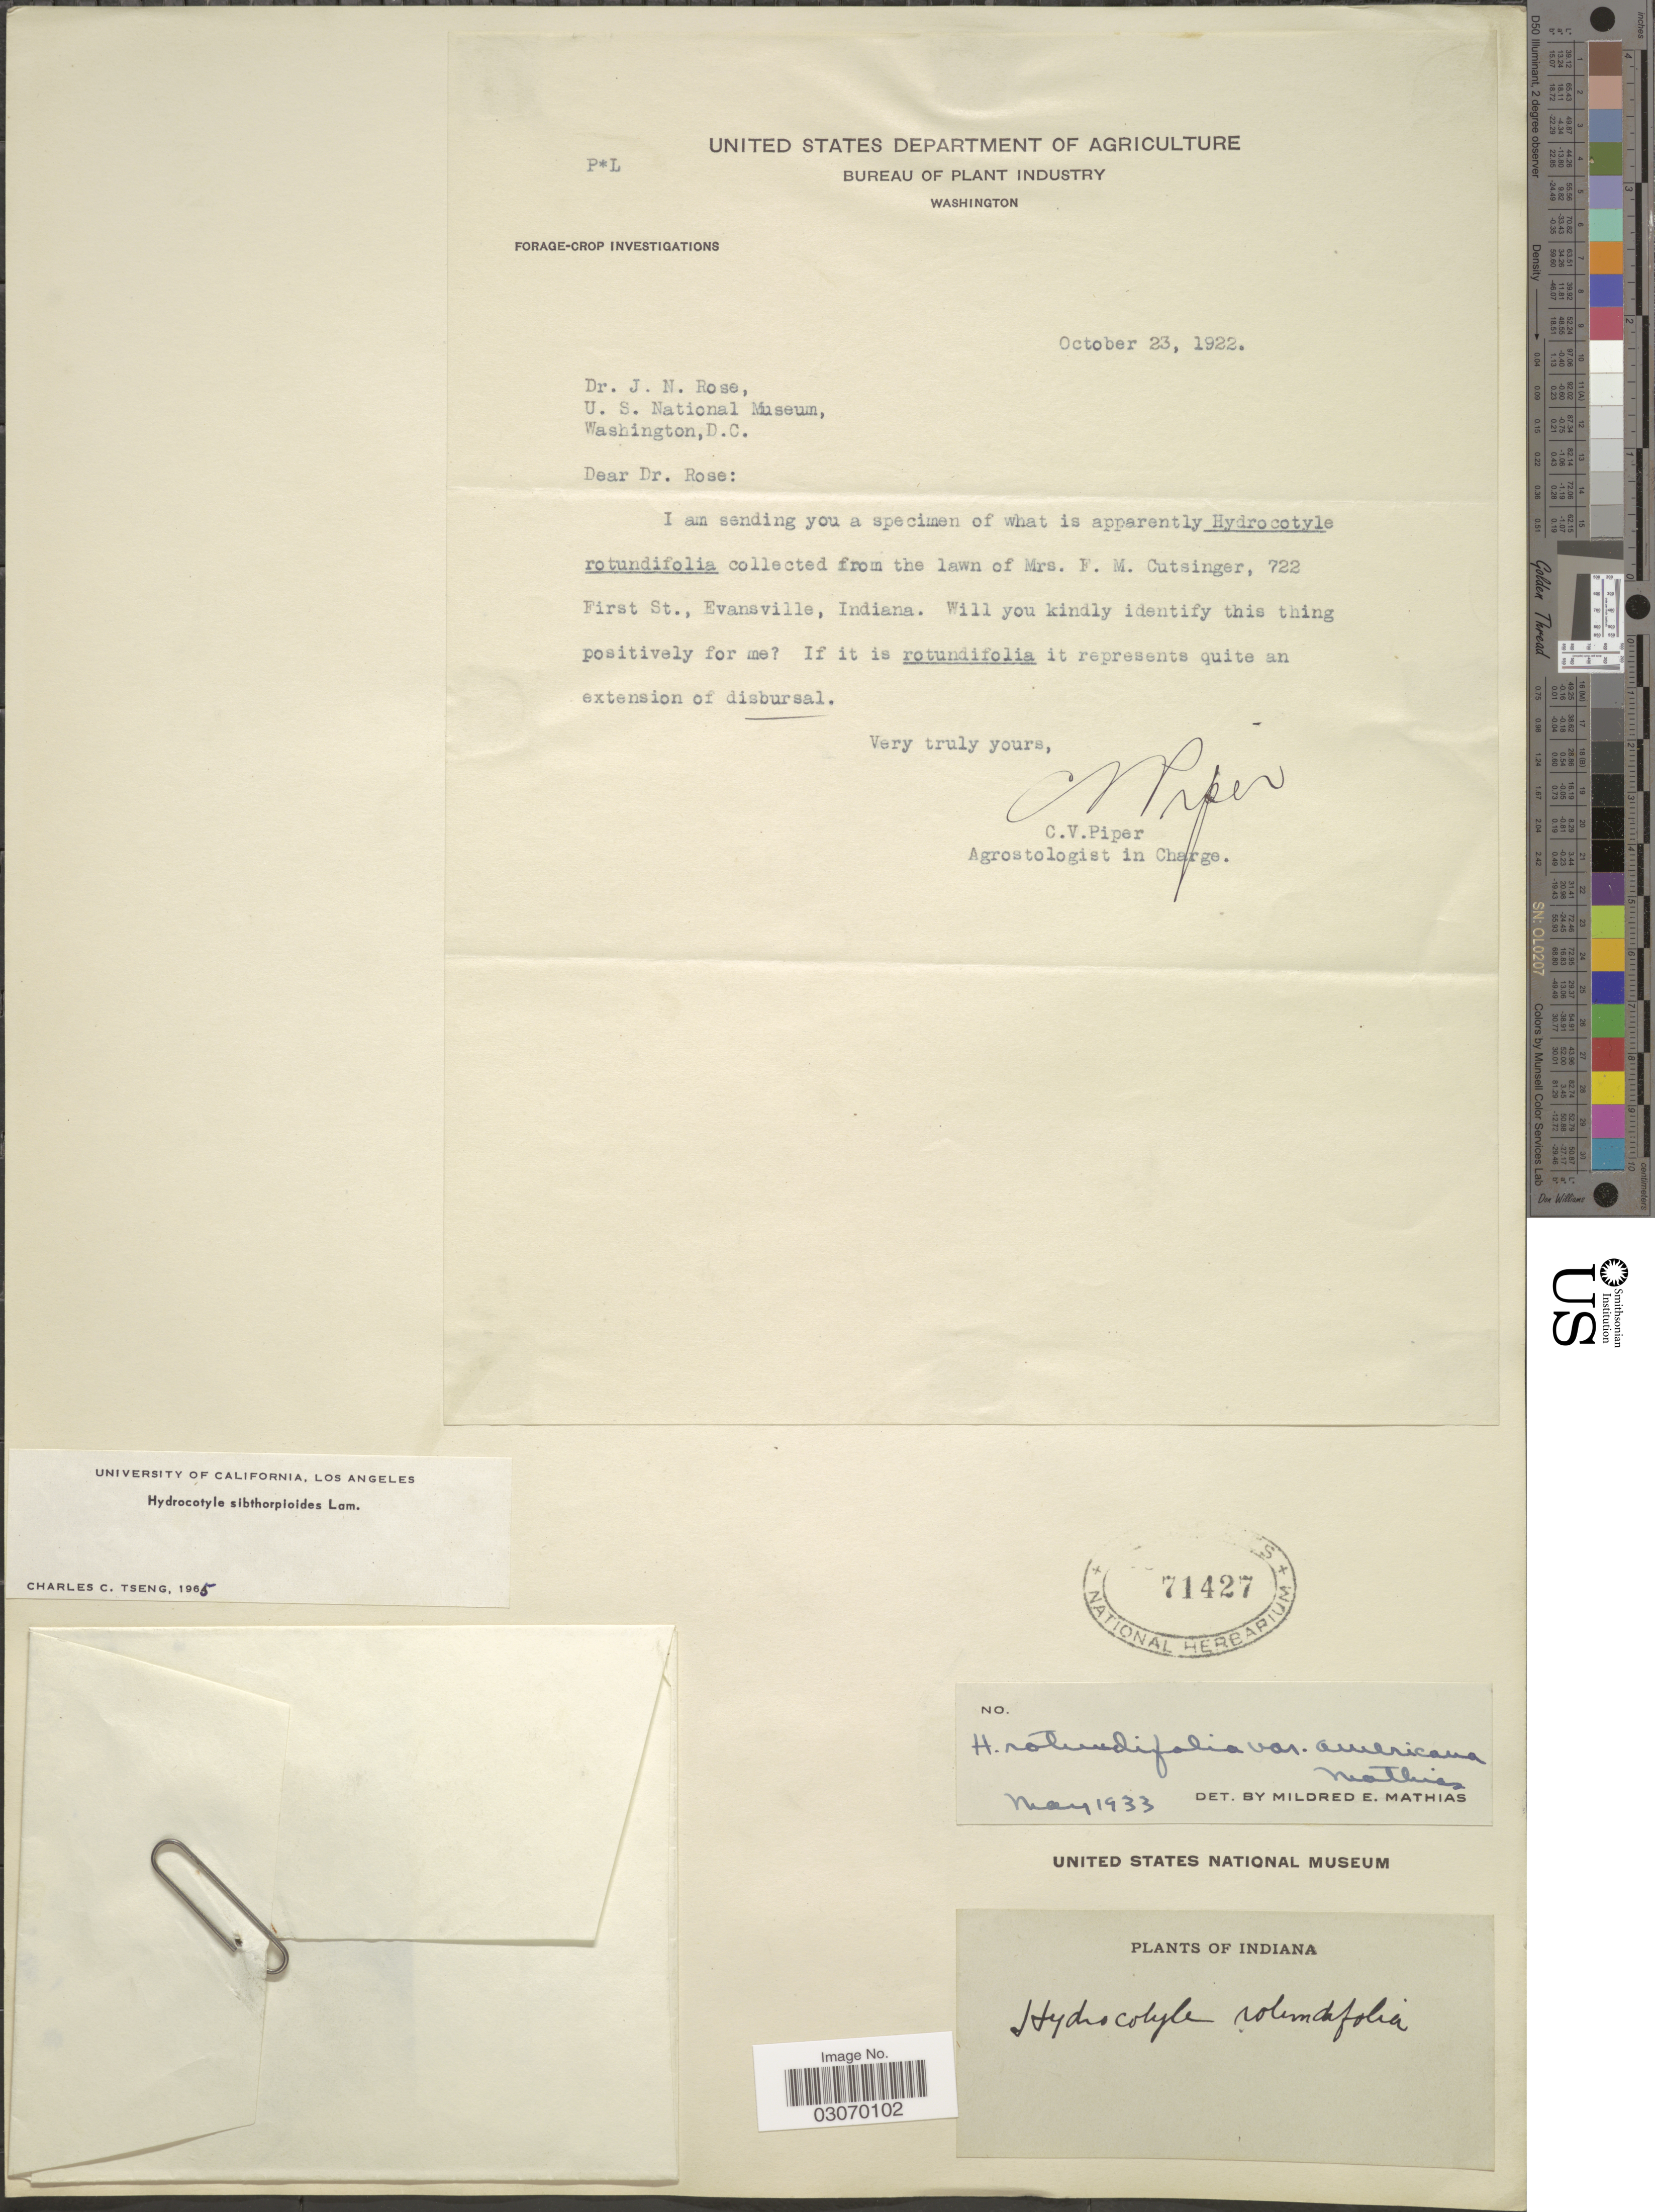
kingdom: Plantae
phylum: Tracheophyta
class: Magnoliopsida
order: Apiales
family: Araliaceae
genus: Hydrocotyle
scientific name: Hydrocotyle sibthorpioides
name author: Lam.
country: United States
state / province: Indiana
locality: Lawn of Mrs. F.M. Cutsinger, 722 First St., Evansville [unsure placement]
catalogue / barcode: US 71427